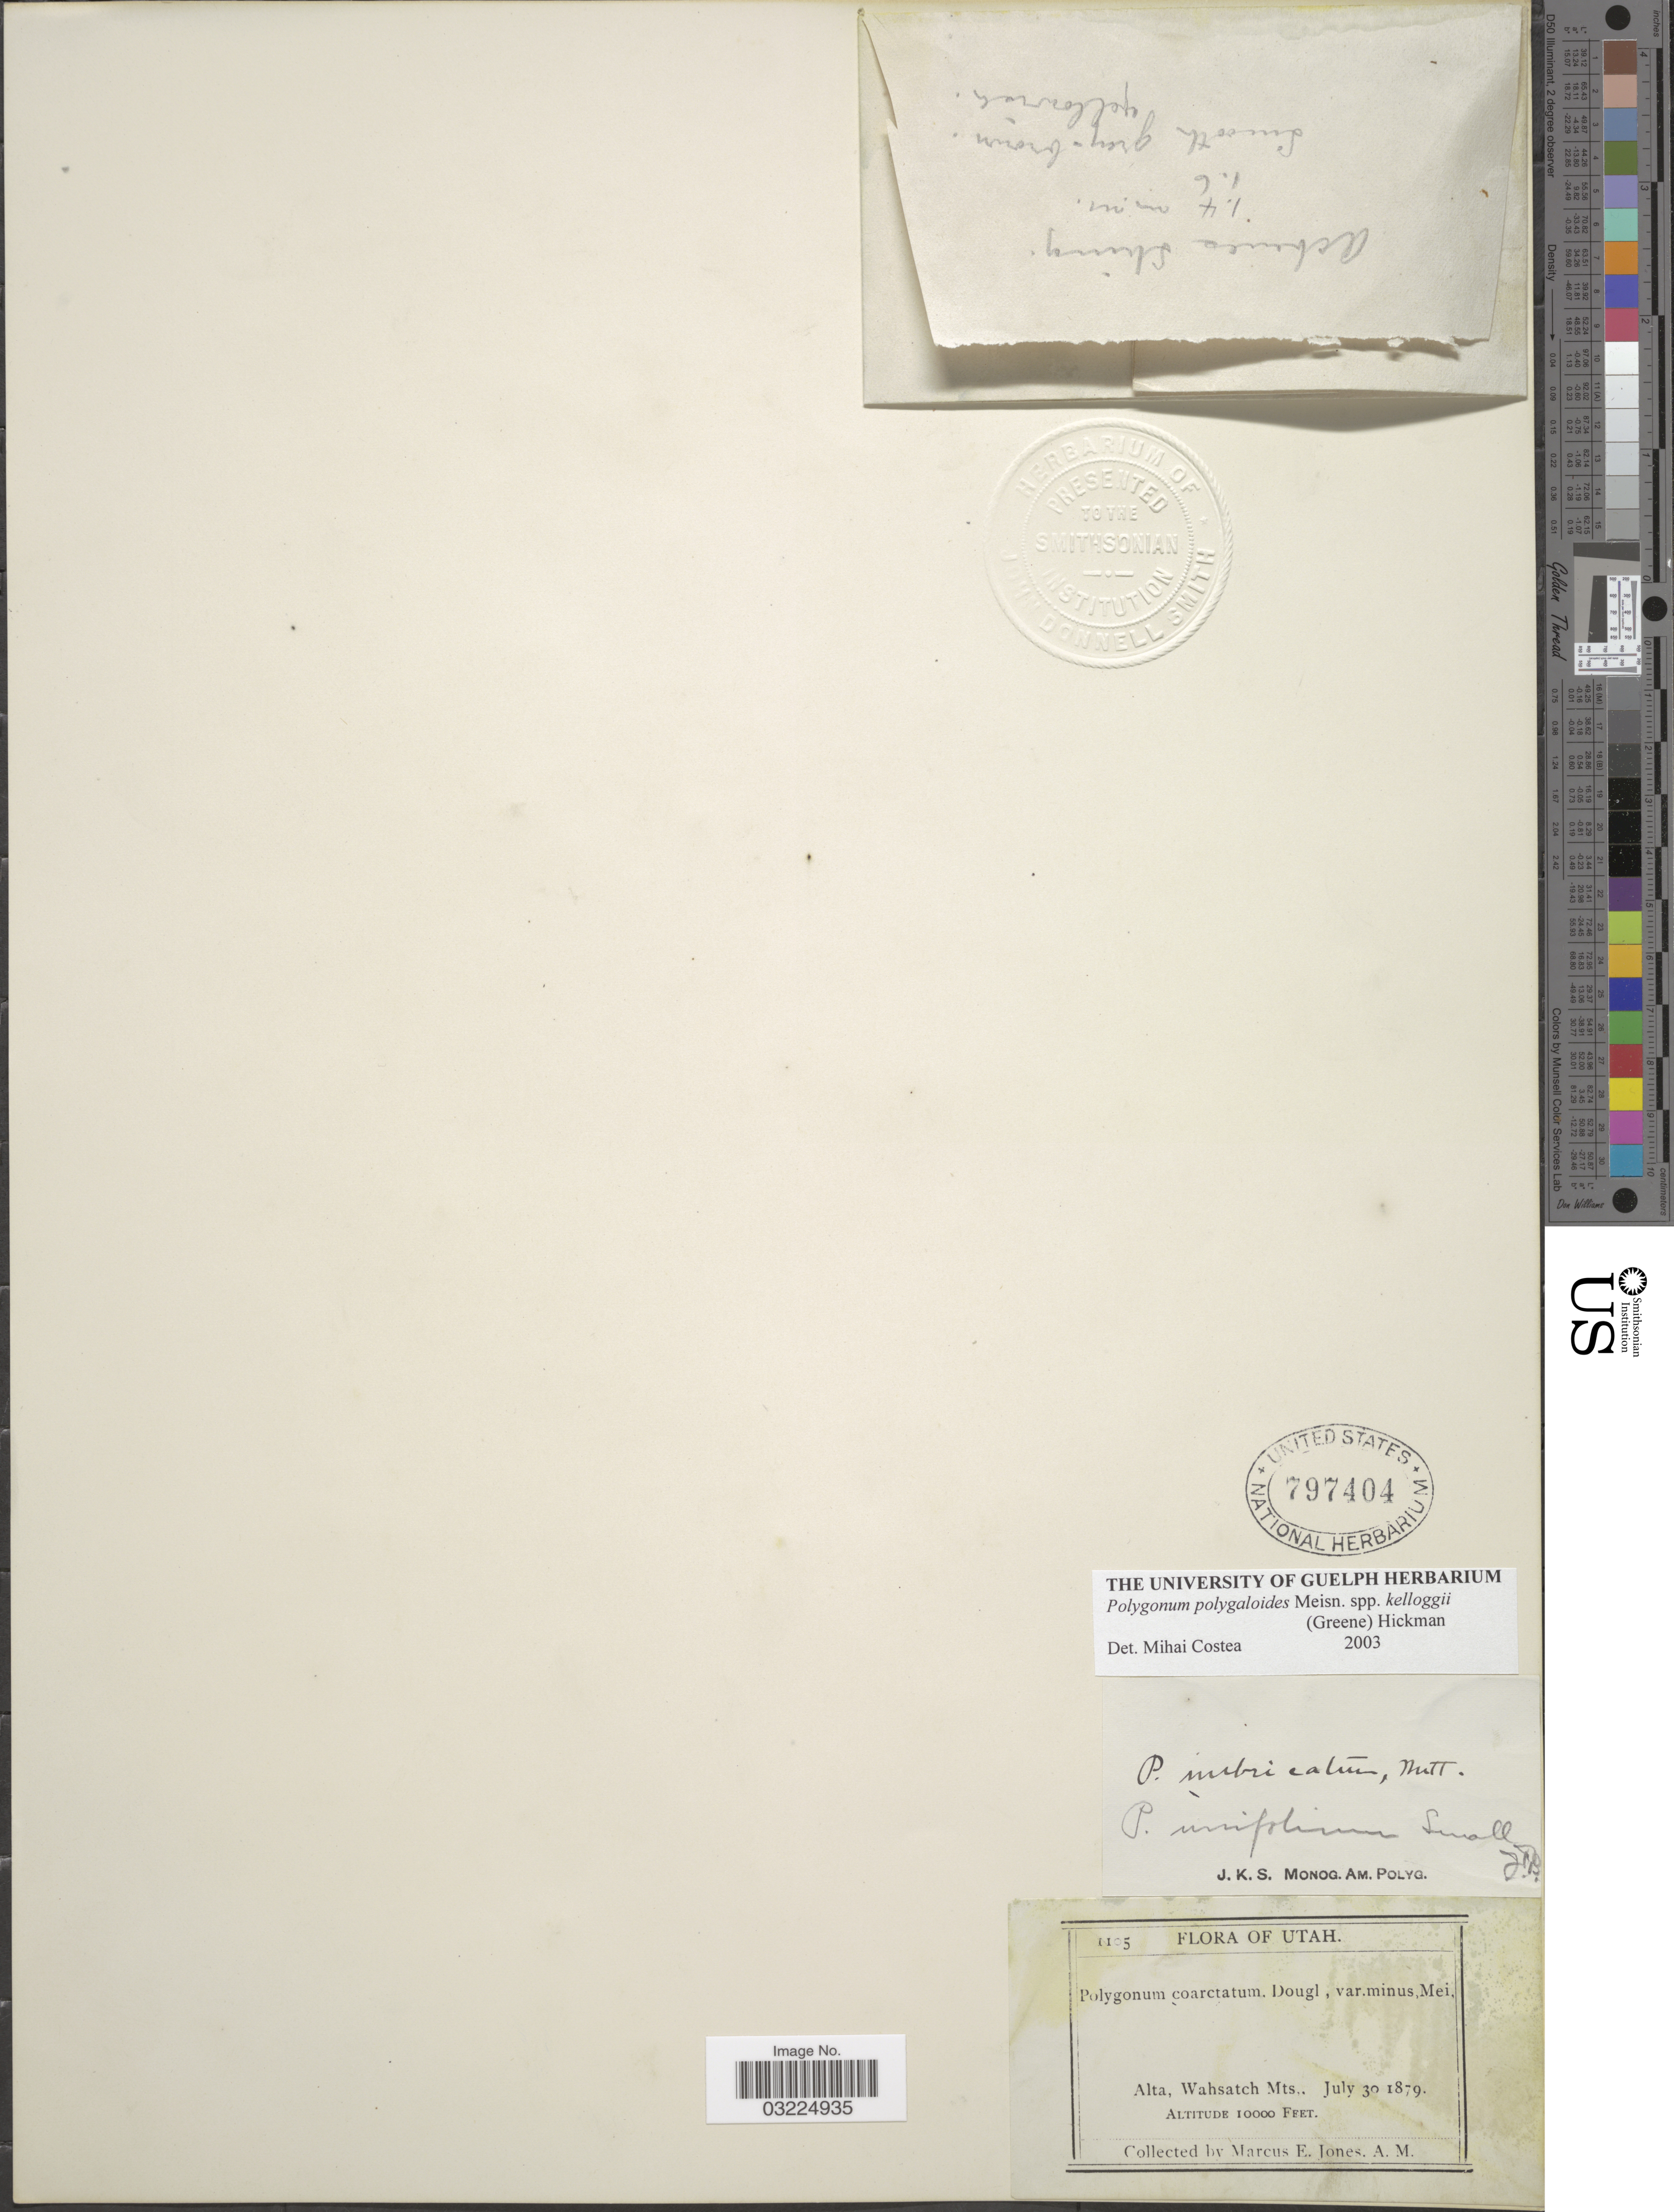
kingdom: Plantae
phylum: Tracheophyta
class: Magnoliopsida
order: Caryophyllales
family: Polygonaceae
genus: Polygonum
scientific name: Polygonum polygaloides subsp. kelloggii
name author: (Greene) Hickman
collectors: M. E. Jones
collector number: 1105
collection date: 1879-07-30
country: United States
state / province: Utah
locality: Alta, Wahsatch Mts.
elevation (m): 3048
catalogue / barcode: US 797404